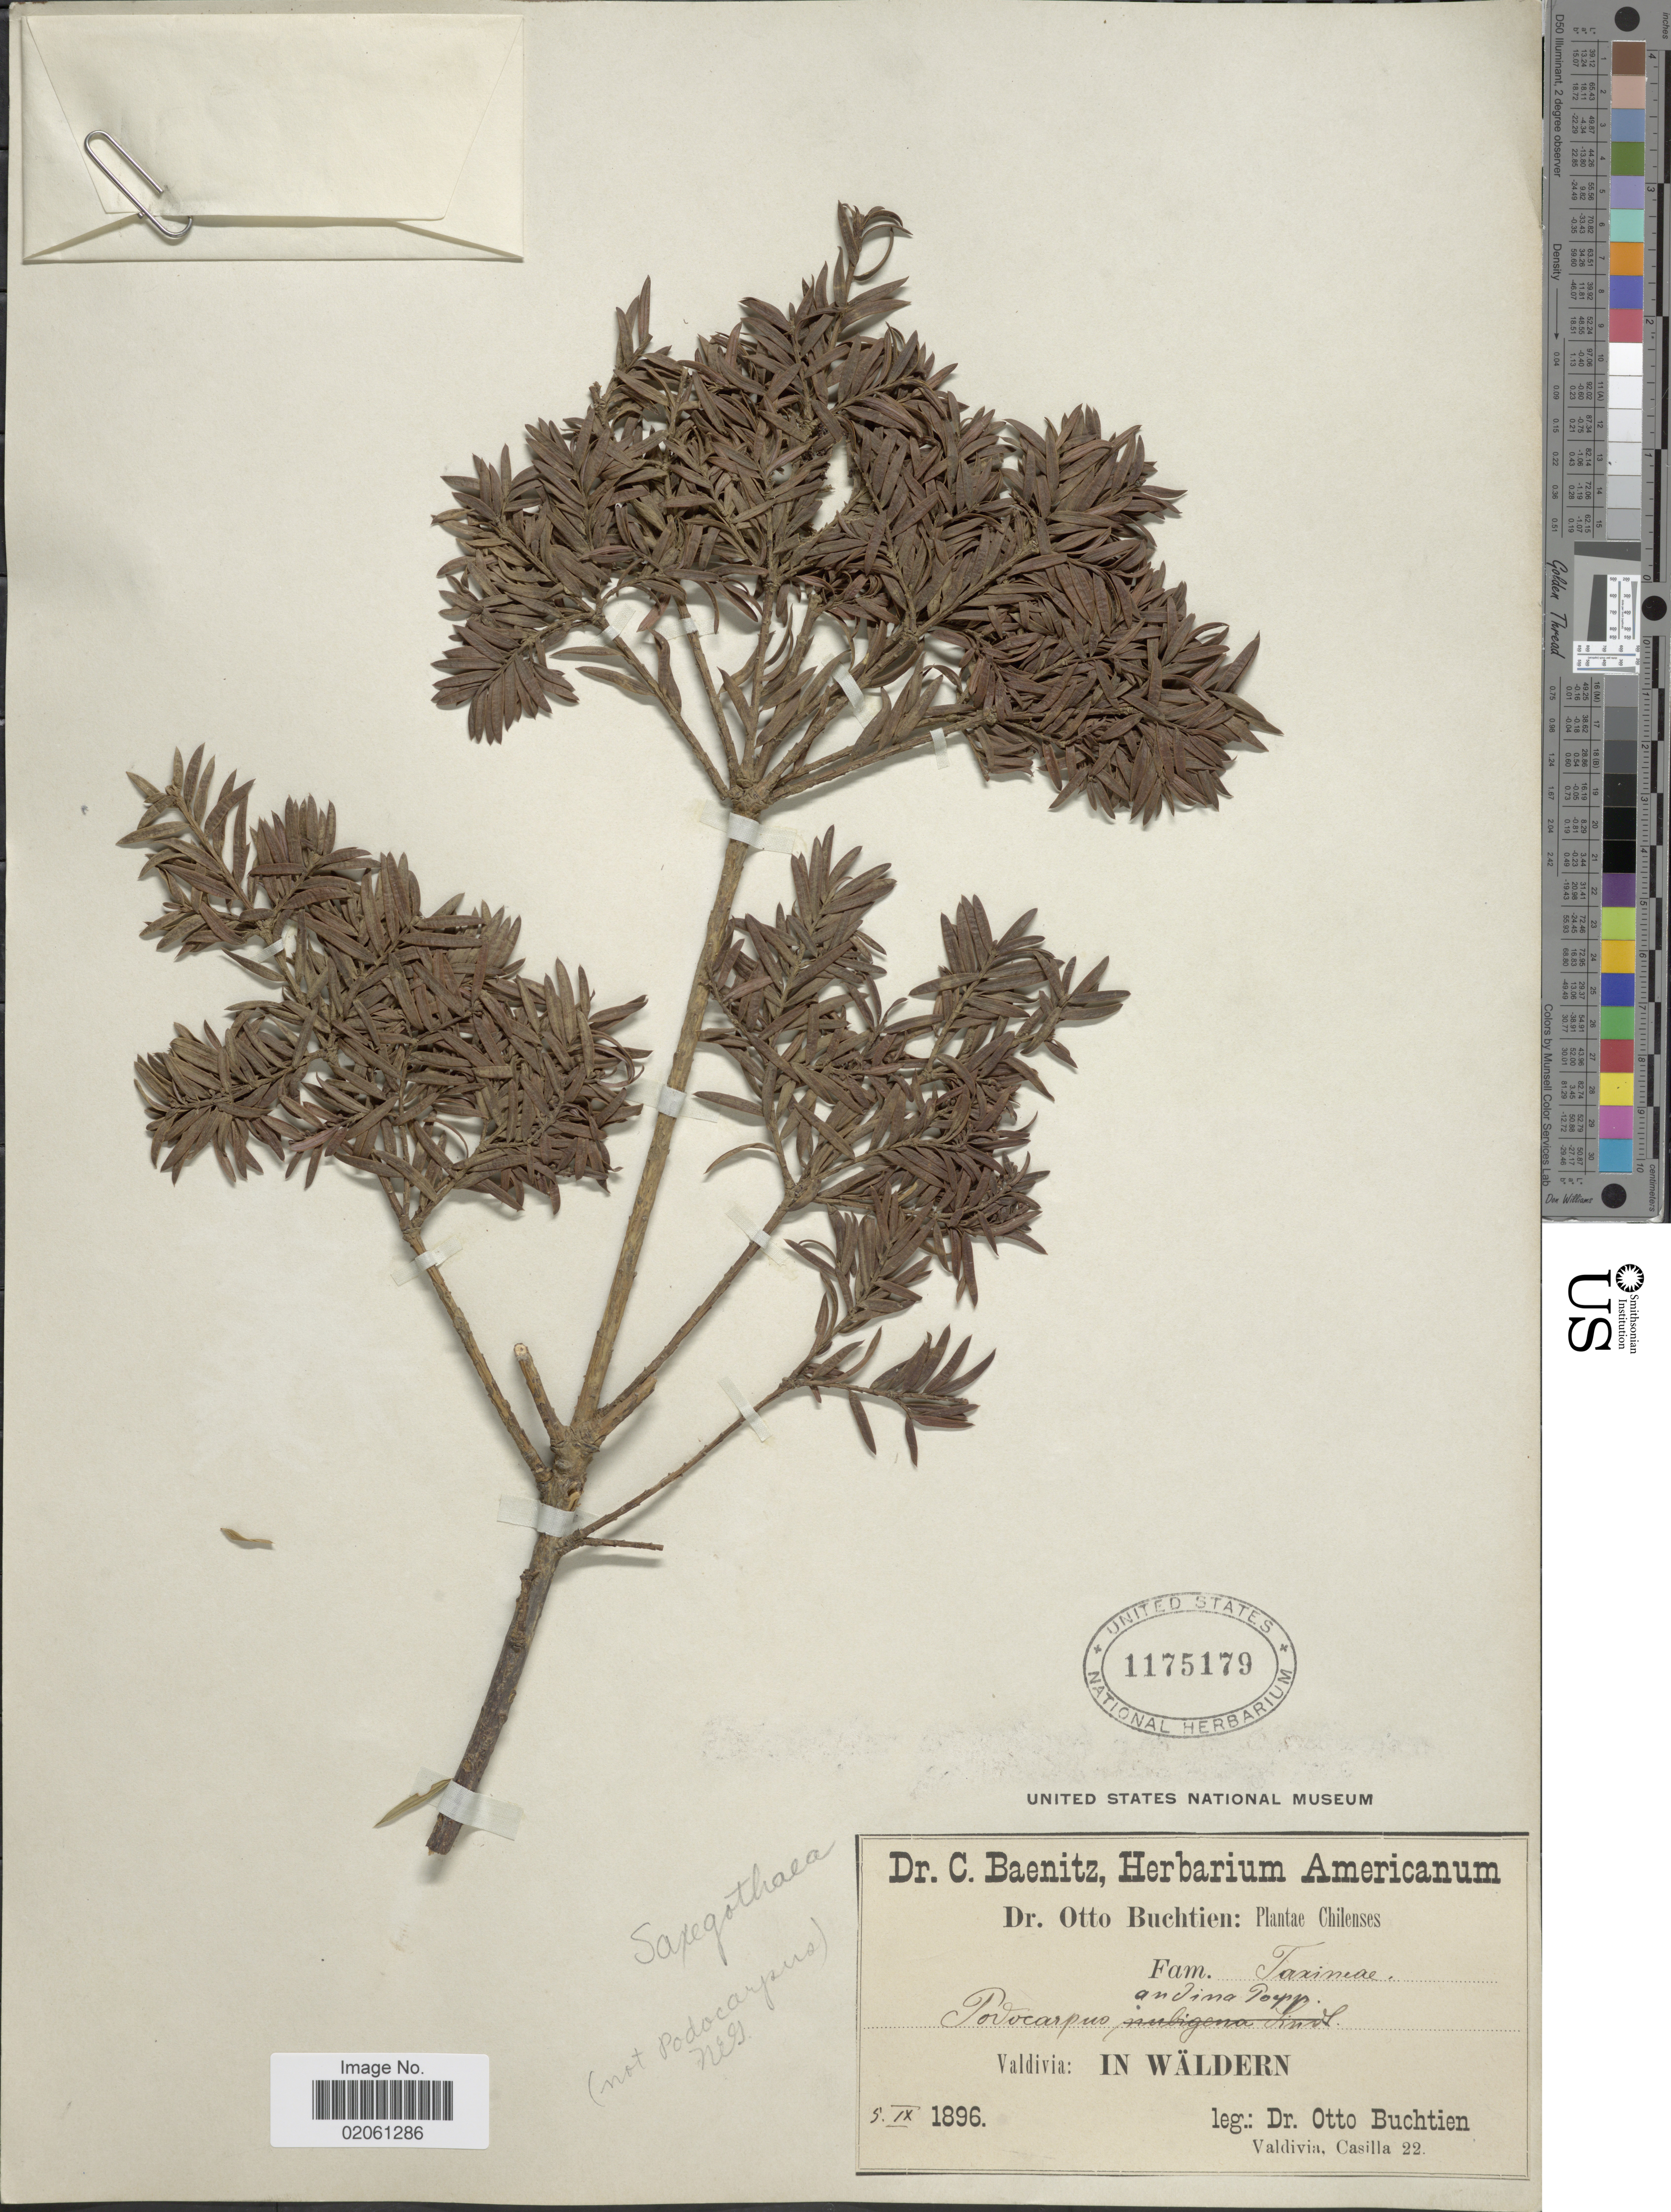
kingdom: Plantae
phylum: Tracheophyta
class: Pinopsida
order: Pinales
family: Podocarpaceae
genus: Saxegothaea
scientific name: Saxegothaea conspicua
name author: Lindl.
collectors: O. Buchtien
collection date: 1896-09-05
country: Chile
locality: Valdivia: In wäldern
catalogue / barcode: US 1175179